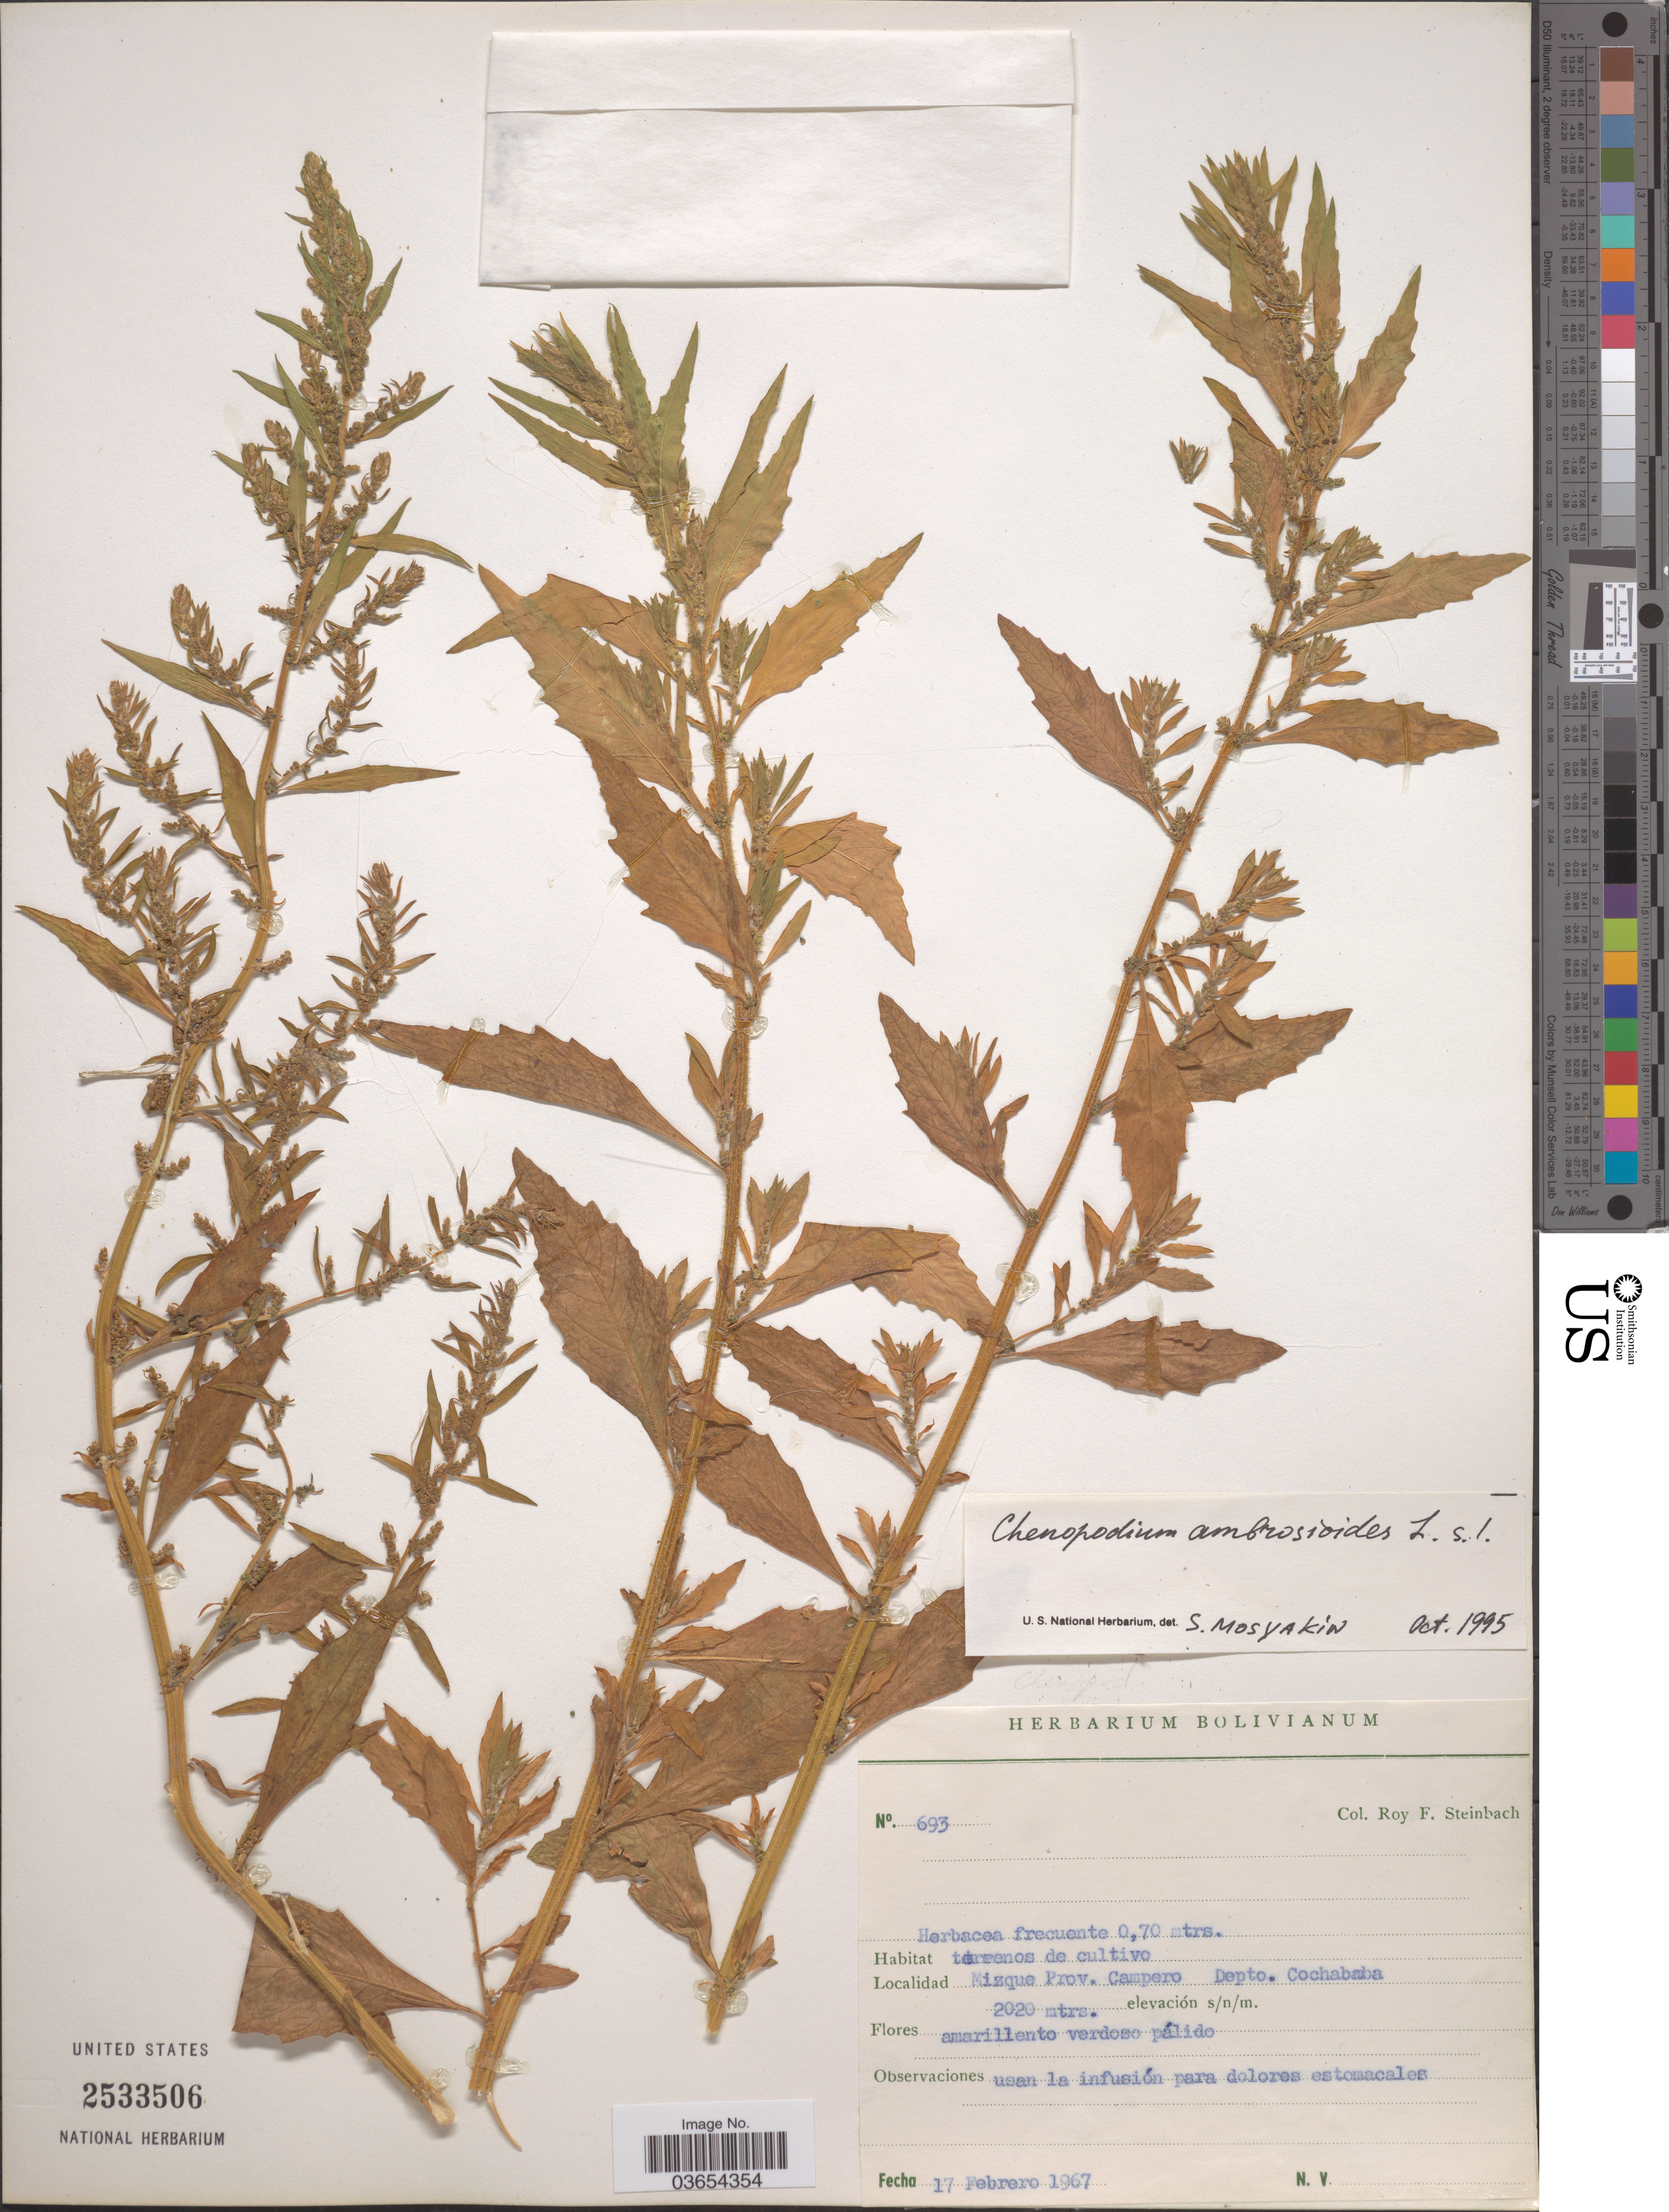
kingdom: Plantae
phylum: Tracheophyta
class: Magnoliopsida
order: Caryophyllales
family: Amaranthaceae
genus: Chenopodium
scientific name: Chenopodium ambrosioides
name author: L.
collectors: R. F. Steinbach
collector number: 693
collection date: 1967-02-17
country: Bolivia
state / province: Cochabamba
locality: Mizque Prov. Campero. Depto. Cochabamba.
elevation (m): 2020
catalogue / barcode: US 2533506